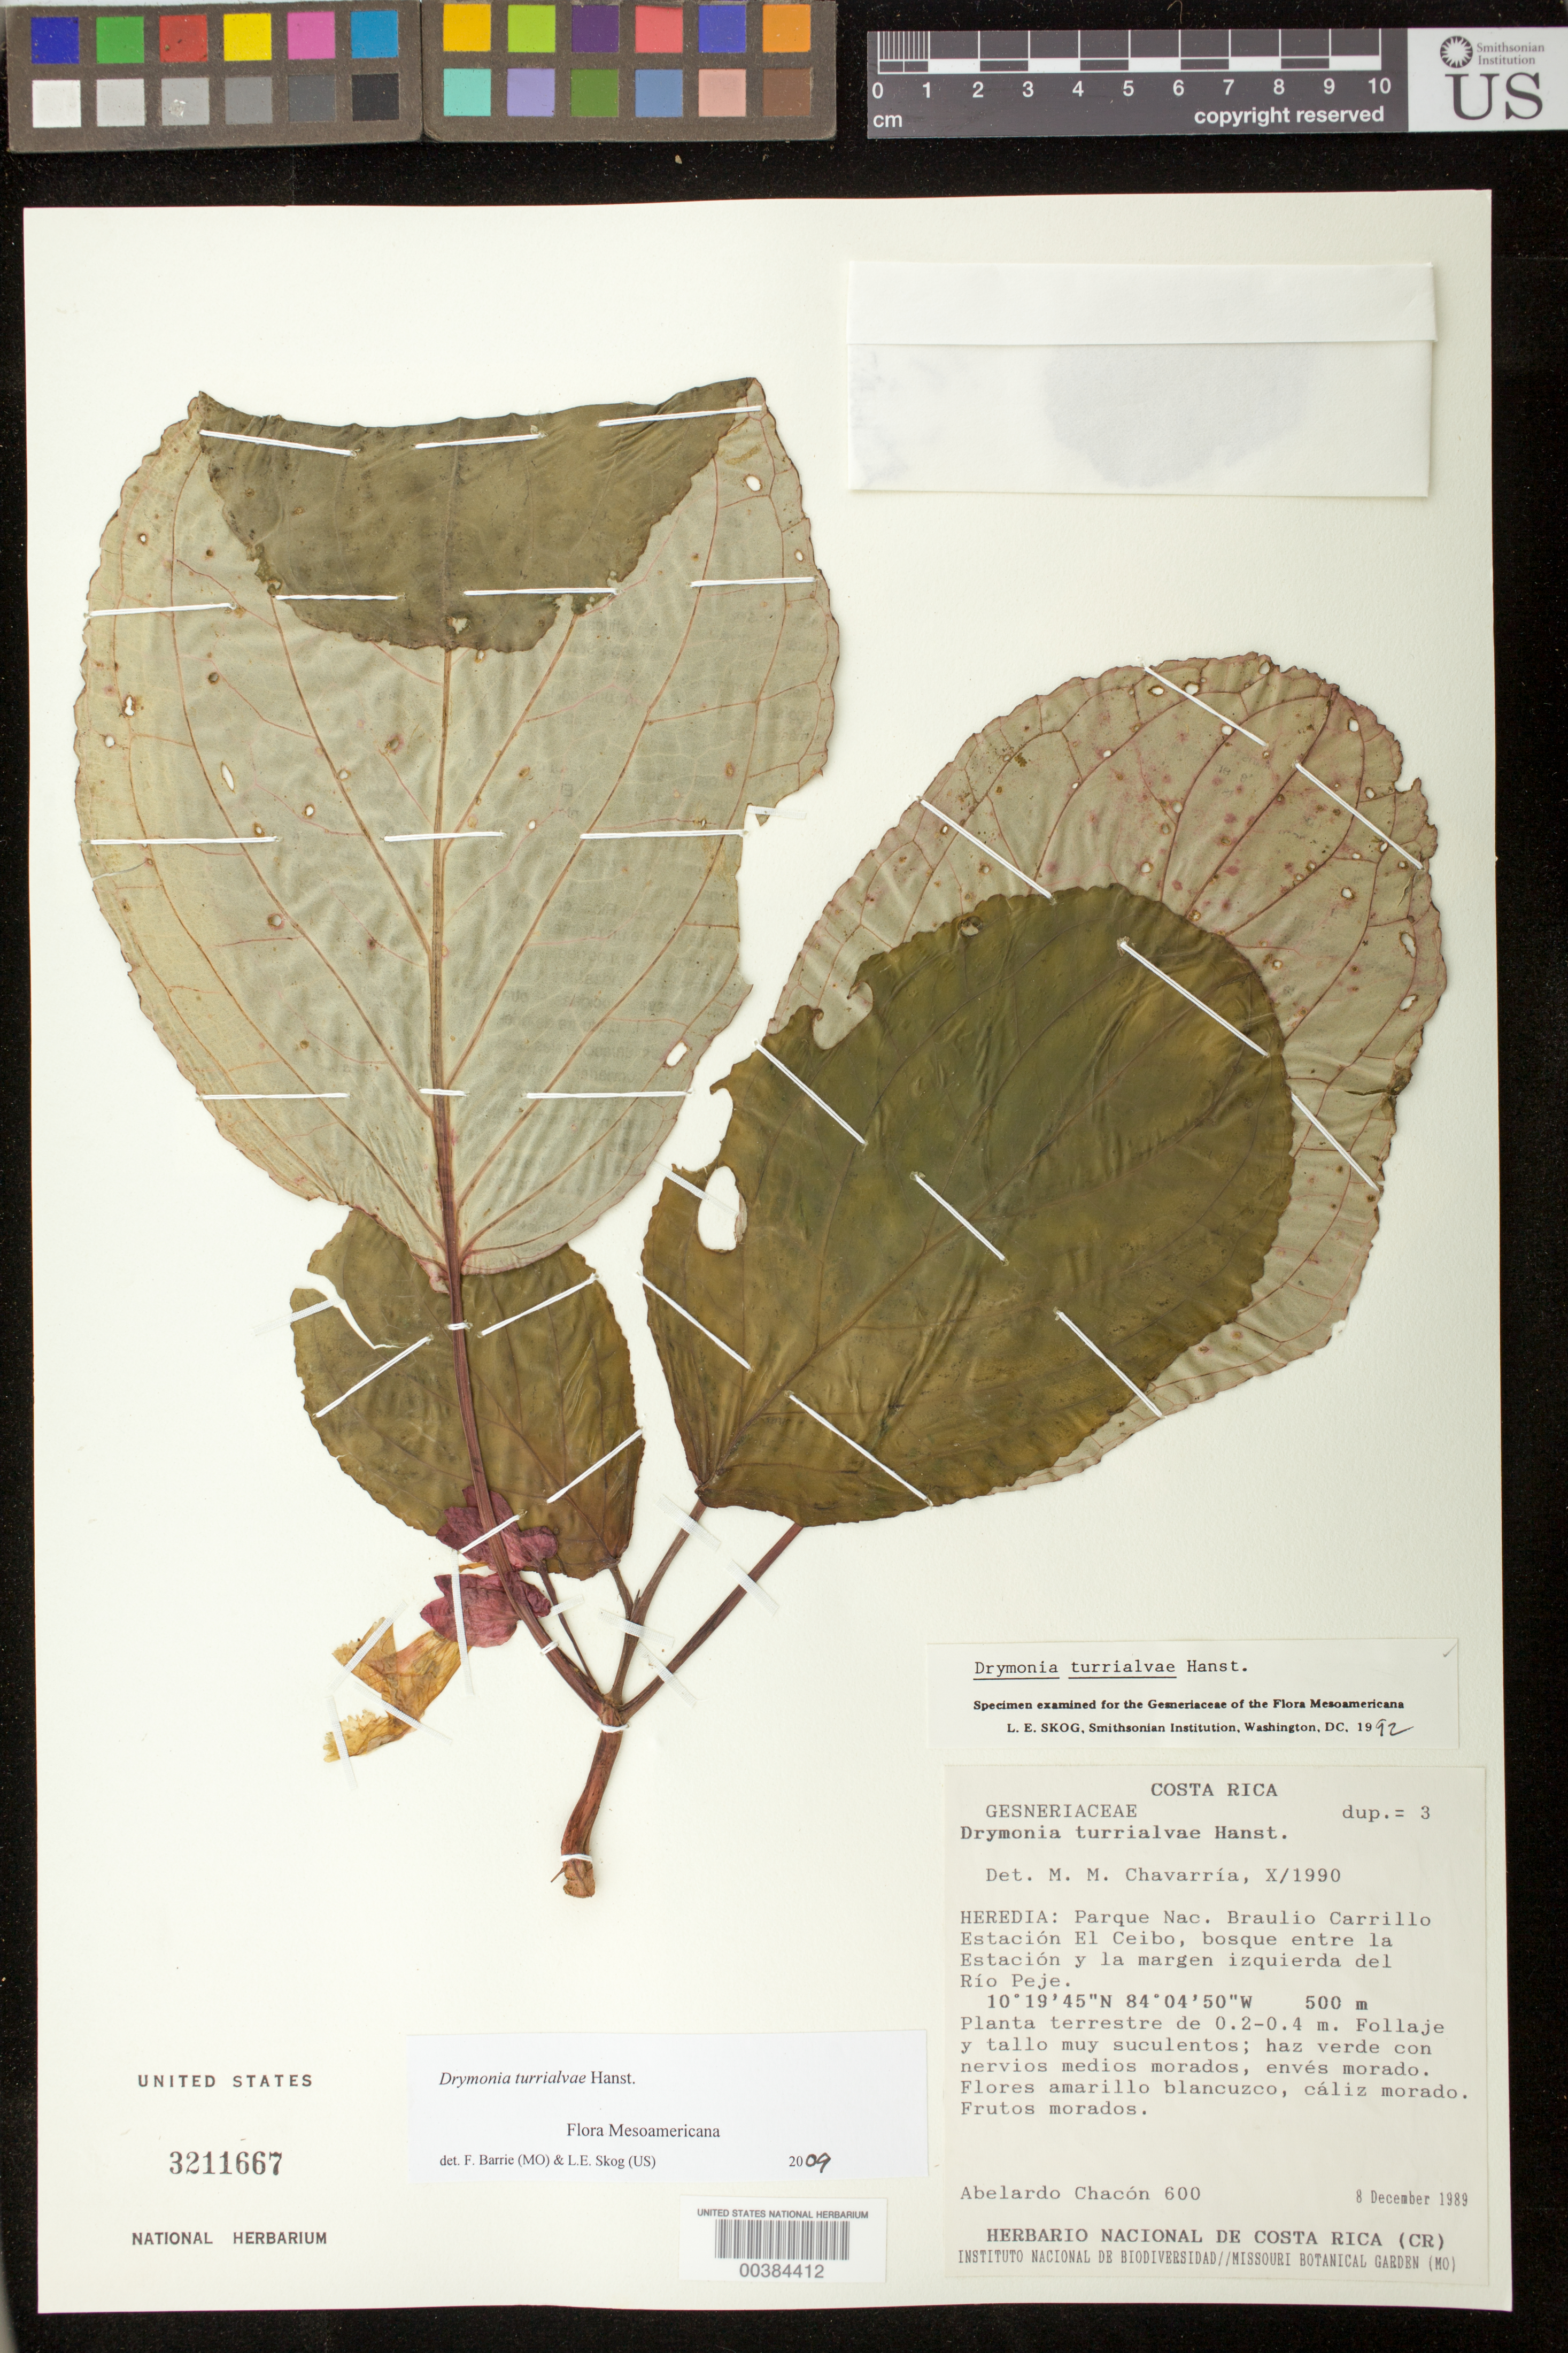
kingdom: Plantae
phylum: Tracheophyta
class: Magnoliopsida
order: Lamiales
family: Gesneriaceae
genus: Drymonia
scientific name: Drymonia turrialvae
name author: Hanst.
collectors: A. Chacón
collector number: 600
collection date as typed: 08 Dec 1989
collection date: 1989-12-08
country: Costa Rica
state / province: Heredia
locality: Braulio Carrillo National Park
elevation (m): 500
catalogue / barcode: US 3211667